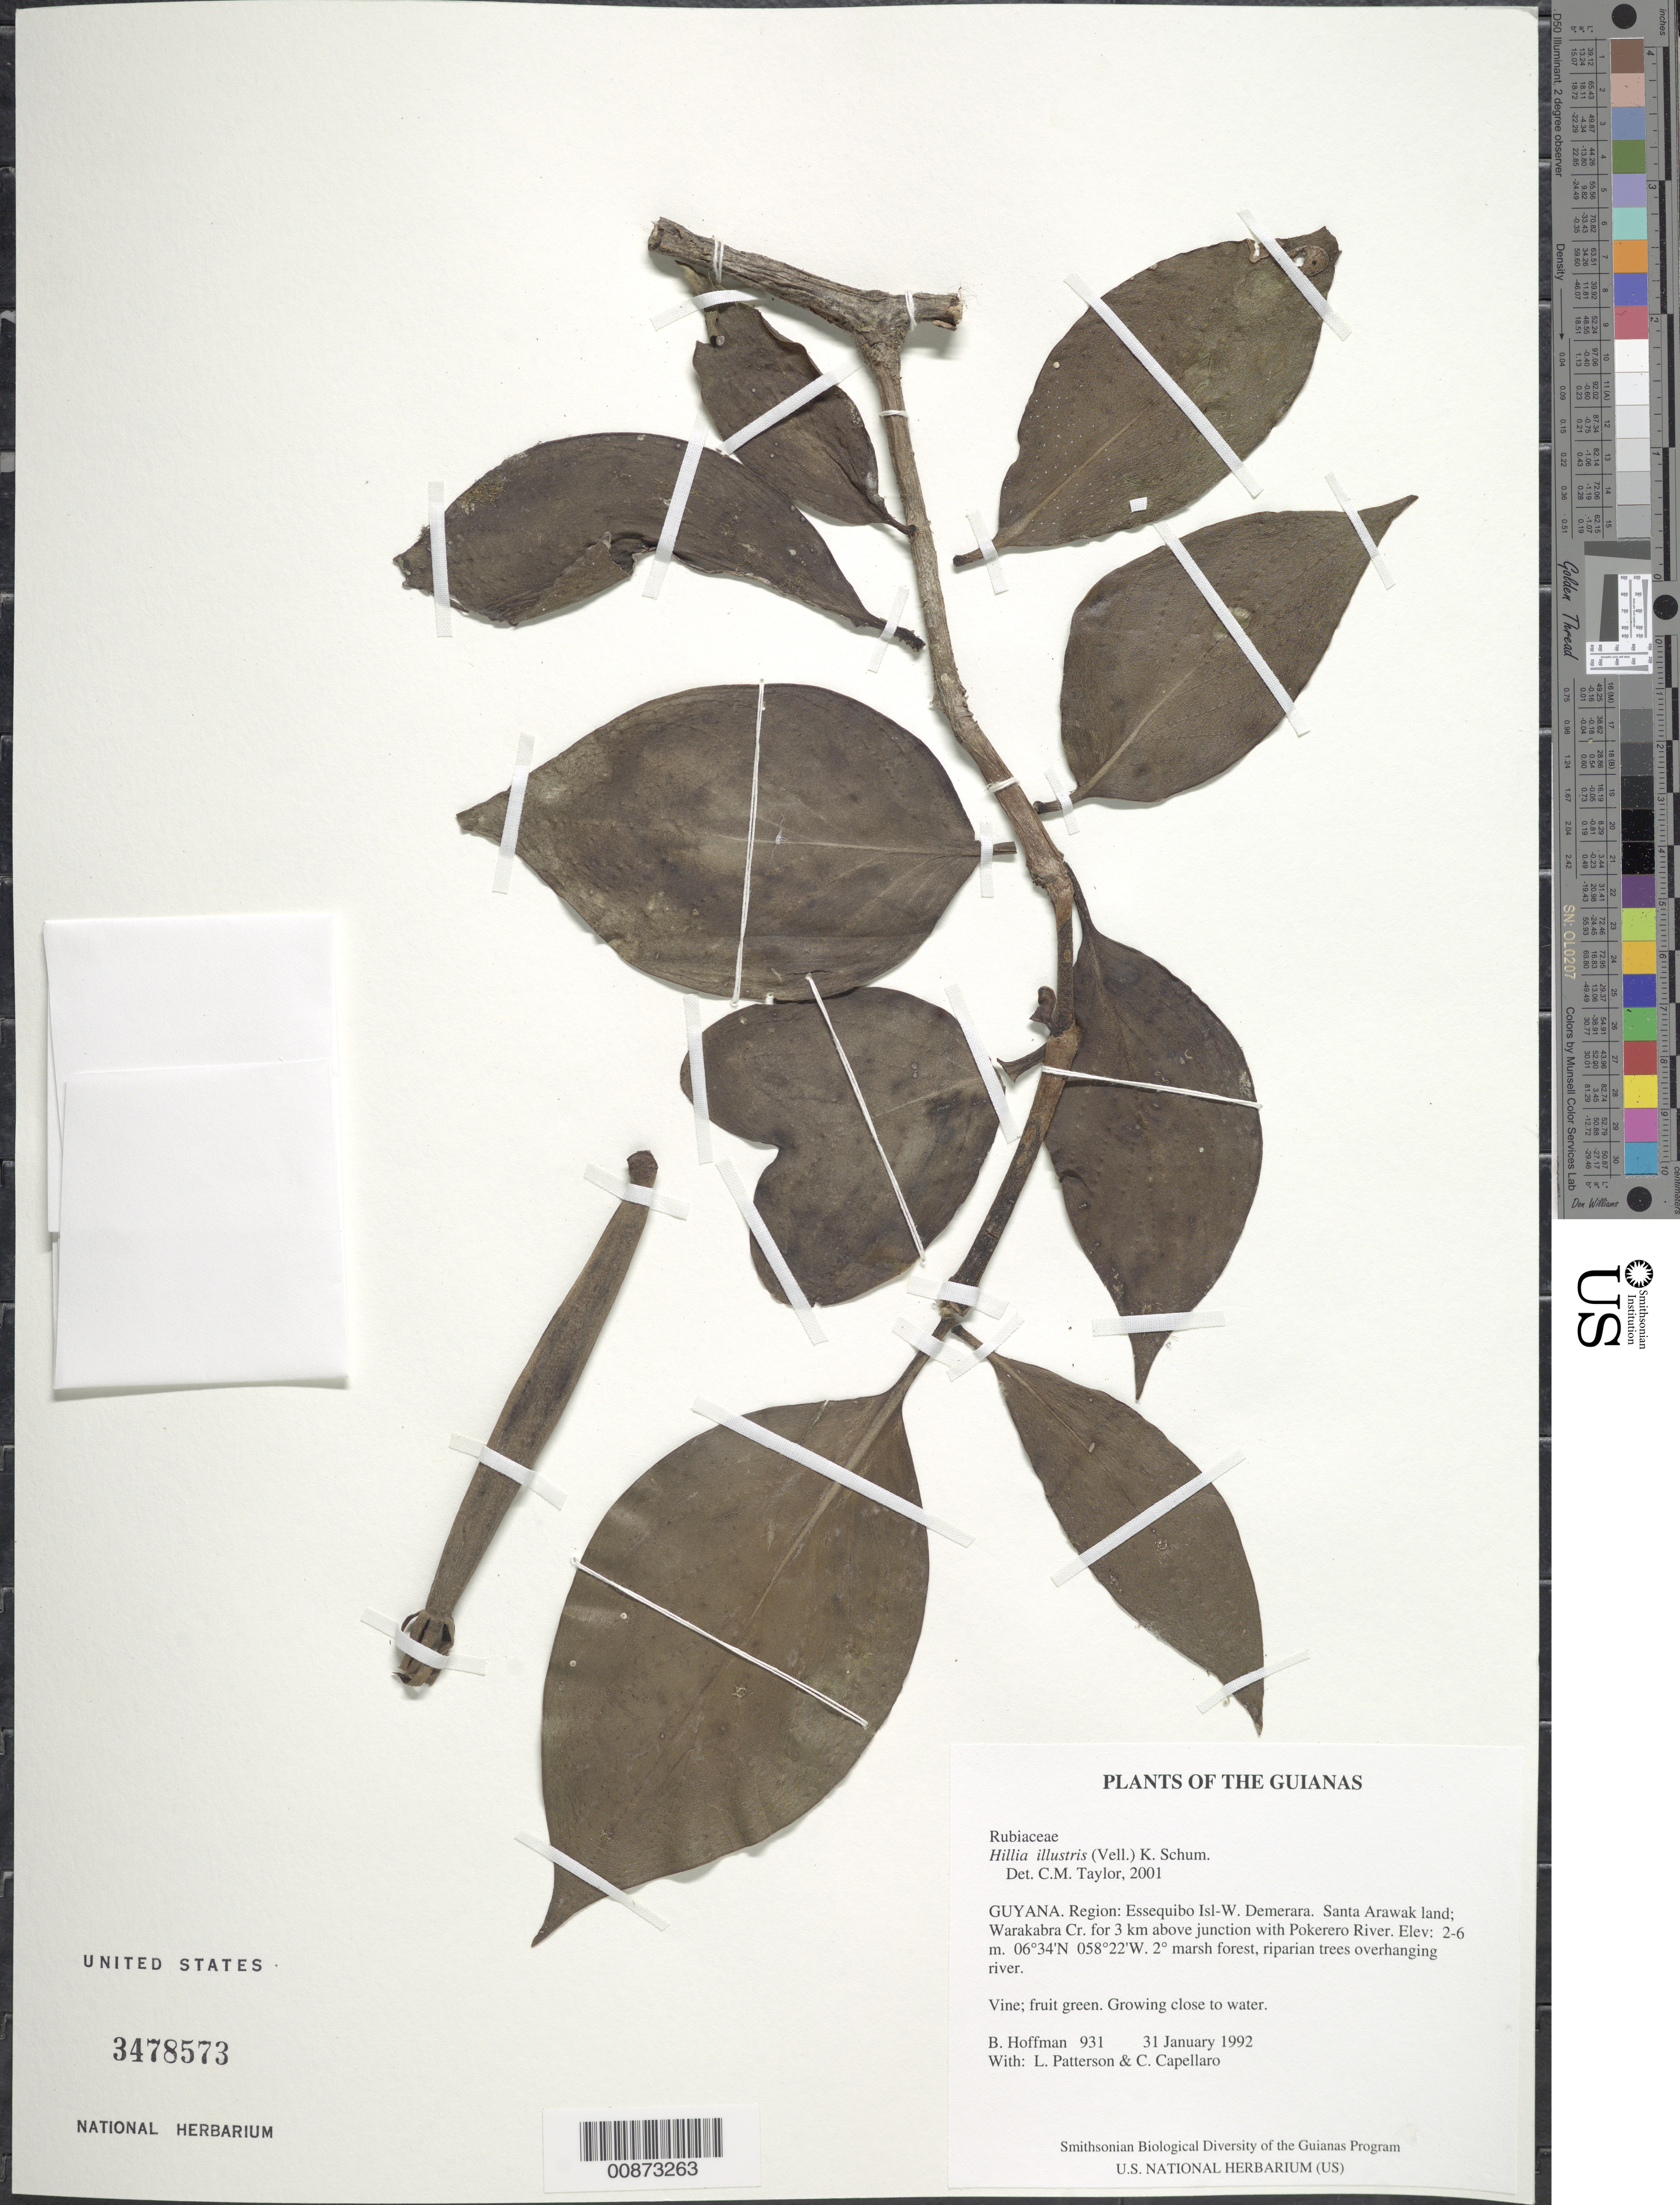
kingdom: Plantae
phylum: Tracheophyta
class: Magnoliopsida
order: Gentianales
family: Rubiaceae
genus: Hillia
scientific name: Hillia illustris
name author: (Vell.) K. Schum.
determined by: Taylor, Charlotte M.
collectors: B. Hoffman, L. Patterson & C. Capellaro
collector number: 931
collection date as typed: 31 January 1992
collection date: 1992-01-31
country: Guyana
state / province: Essequibo Isl-W. Demerara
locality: Santa Arawak land; Warakabra Creek for 3 km above junction with Pokerero River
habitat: Secondary marsh forest, riparian trees overhanging river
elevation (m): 2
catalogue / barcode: US 3478573